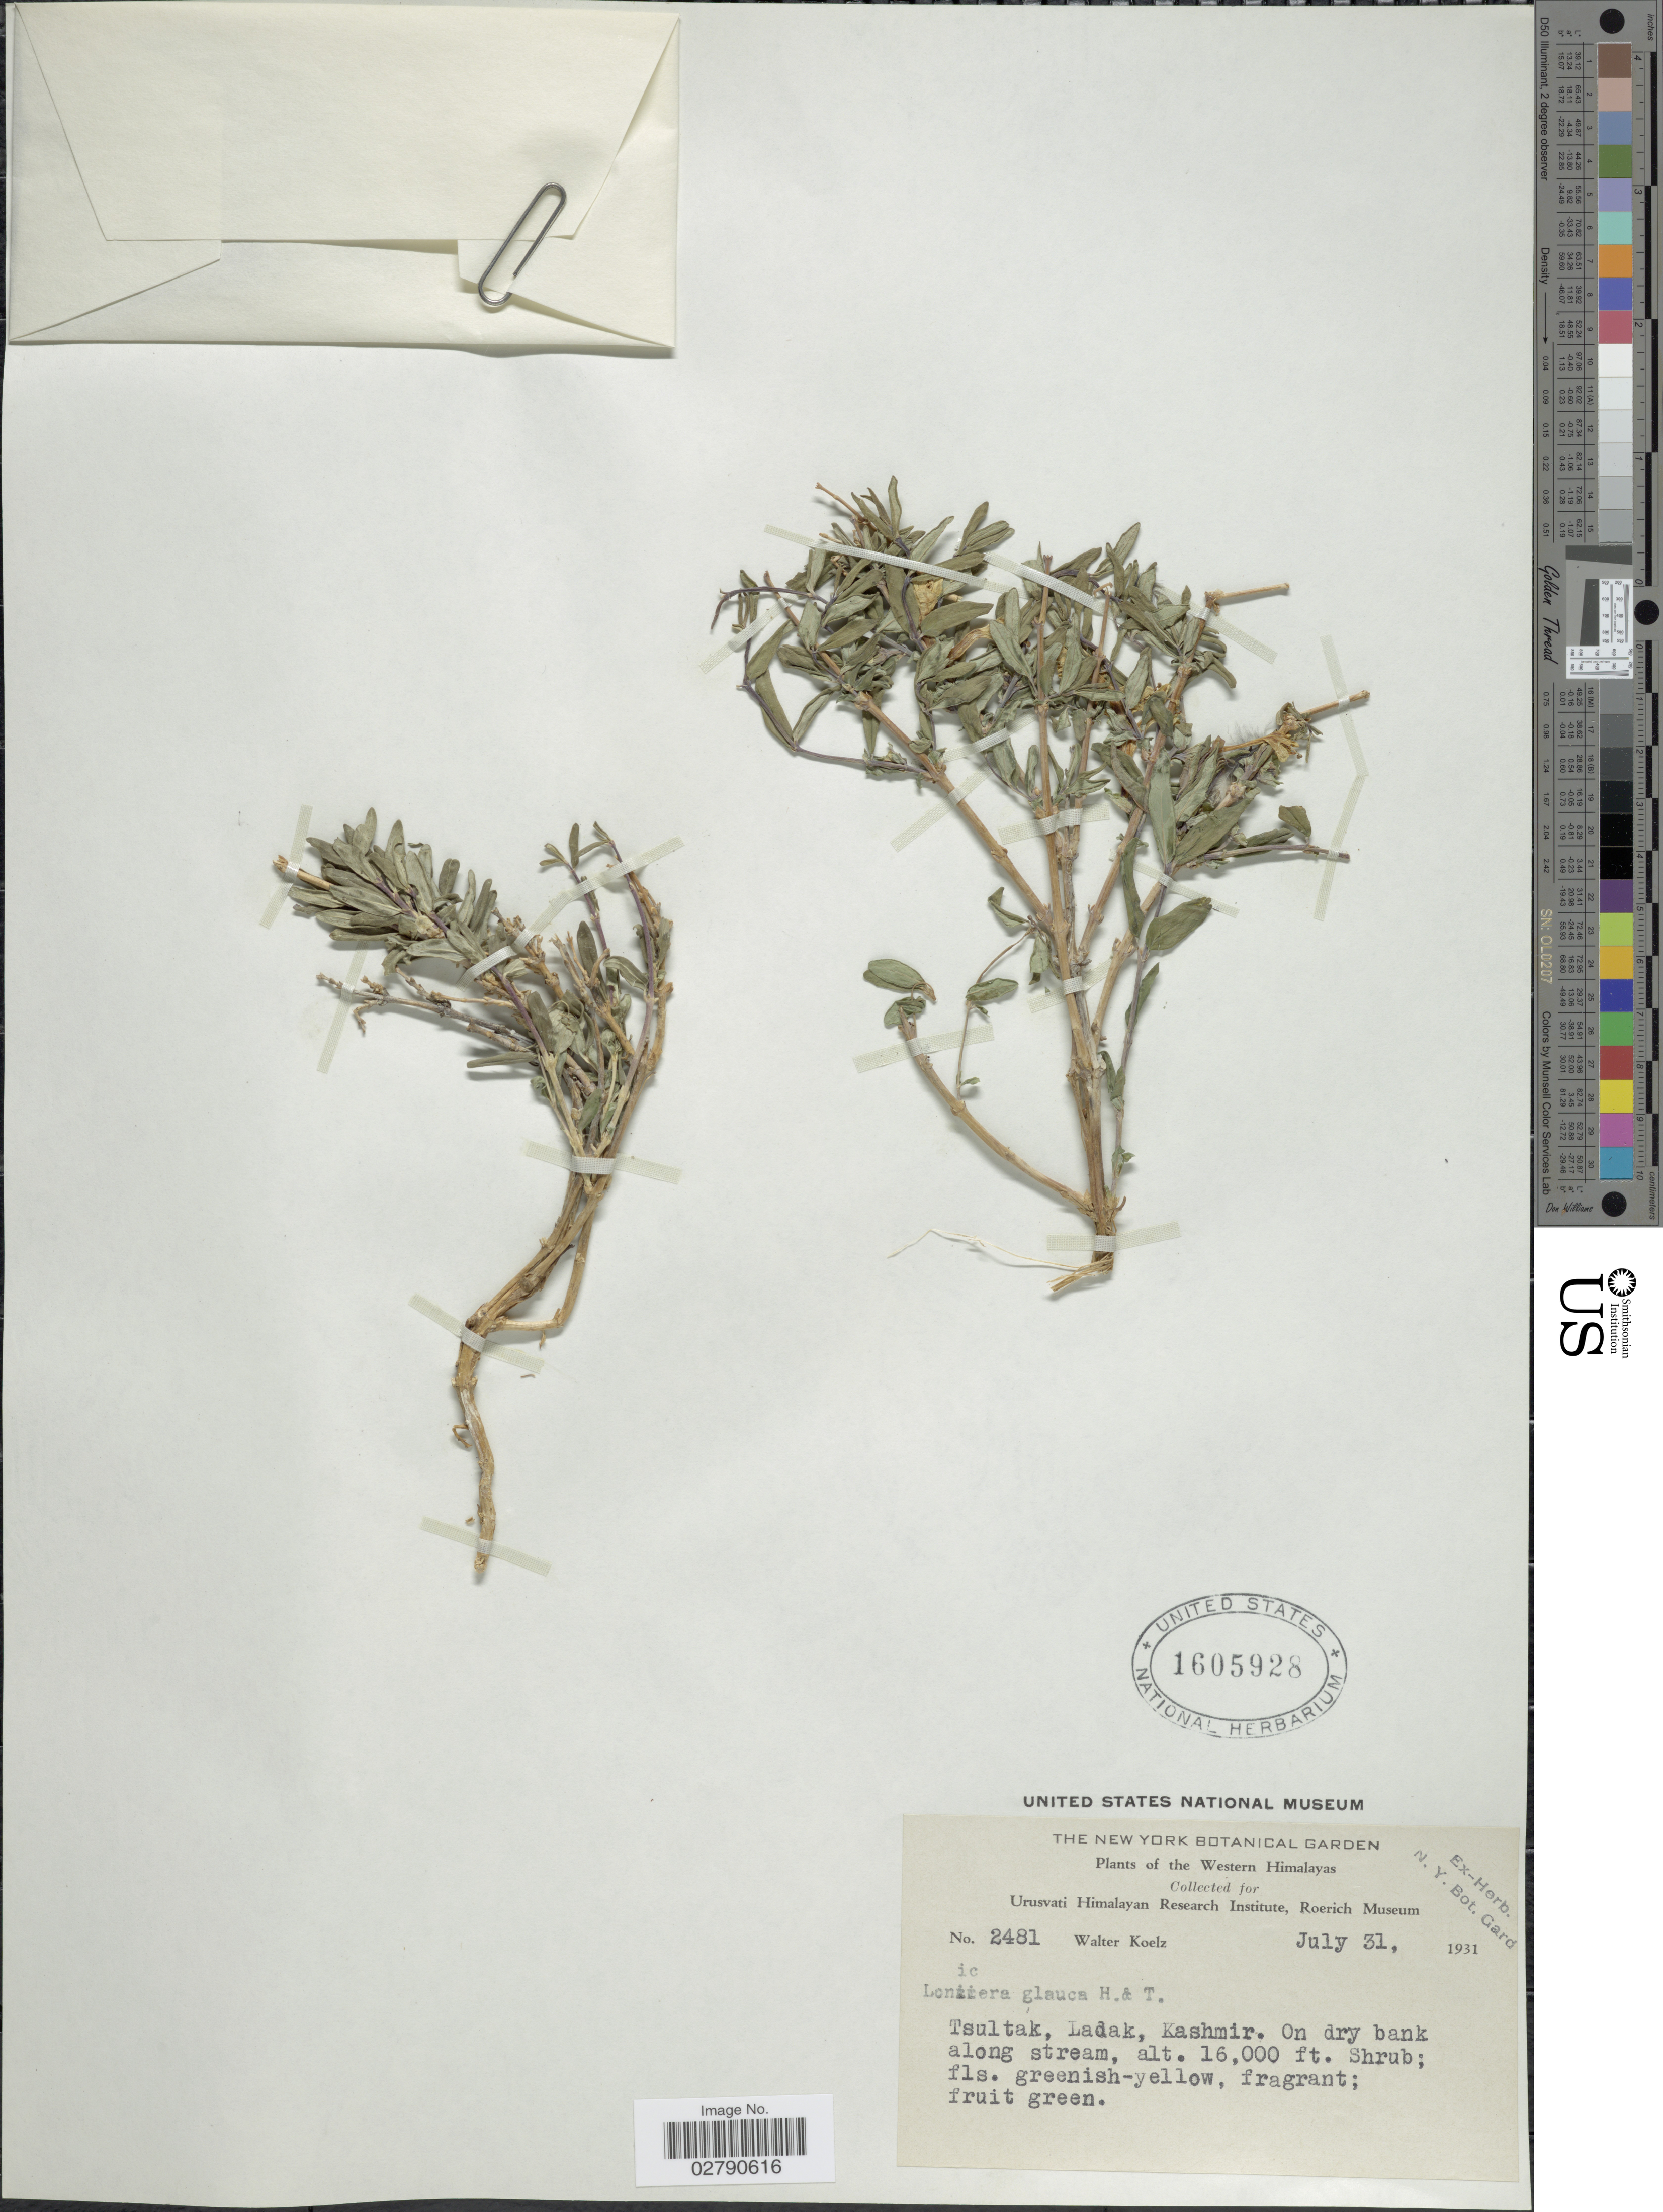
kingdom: Plantae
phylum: Tracheophyta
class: Magnoliopsida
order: Dipsacales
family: Caprifoliaceae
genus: Lonicera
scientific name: Lonicera glauca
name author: Hook. f. & Thomson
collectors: W. N. Koelz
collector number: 2481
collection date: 1931-07-31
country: India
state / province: Ladakh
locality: Western Himalayas. Tsultak, Ladak, Kashmir.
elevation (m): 4877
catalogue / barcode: US 1605928